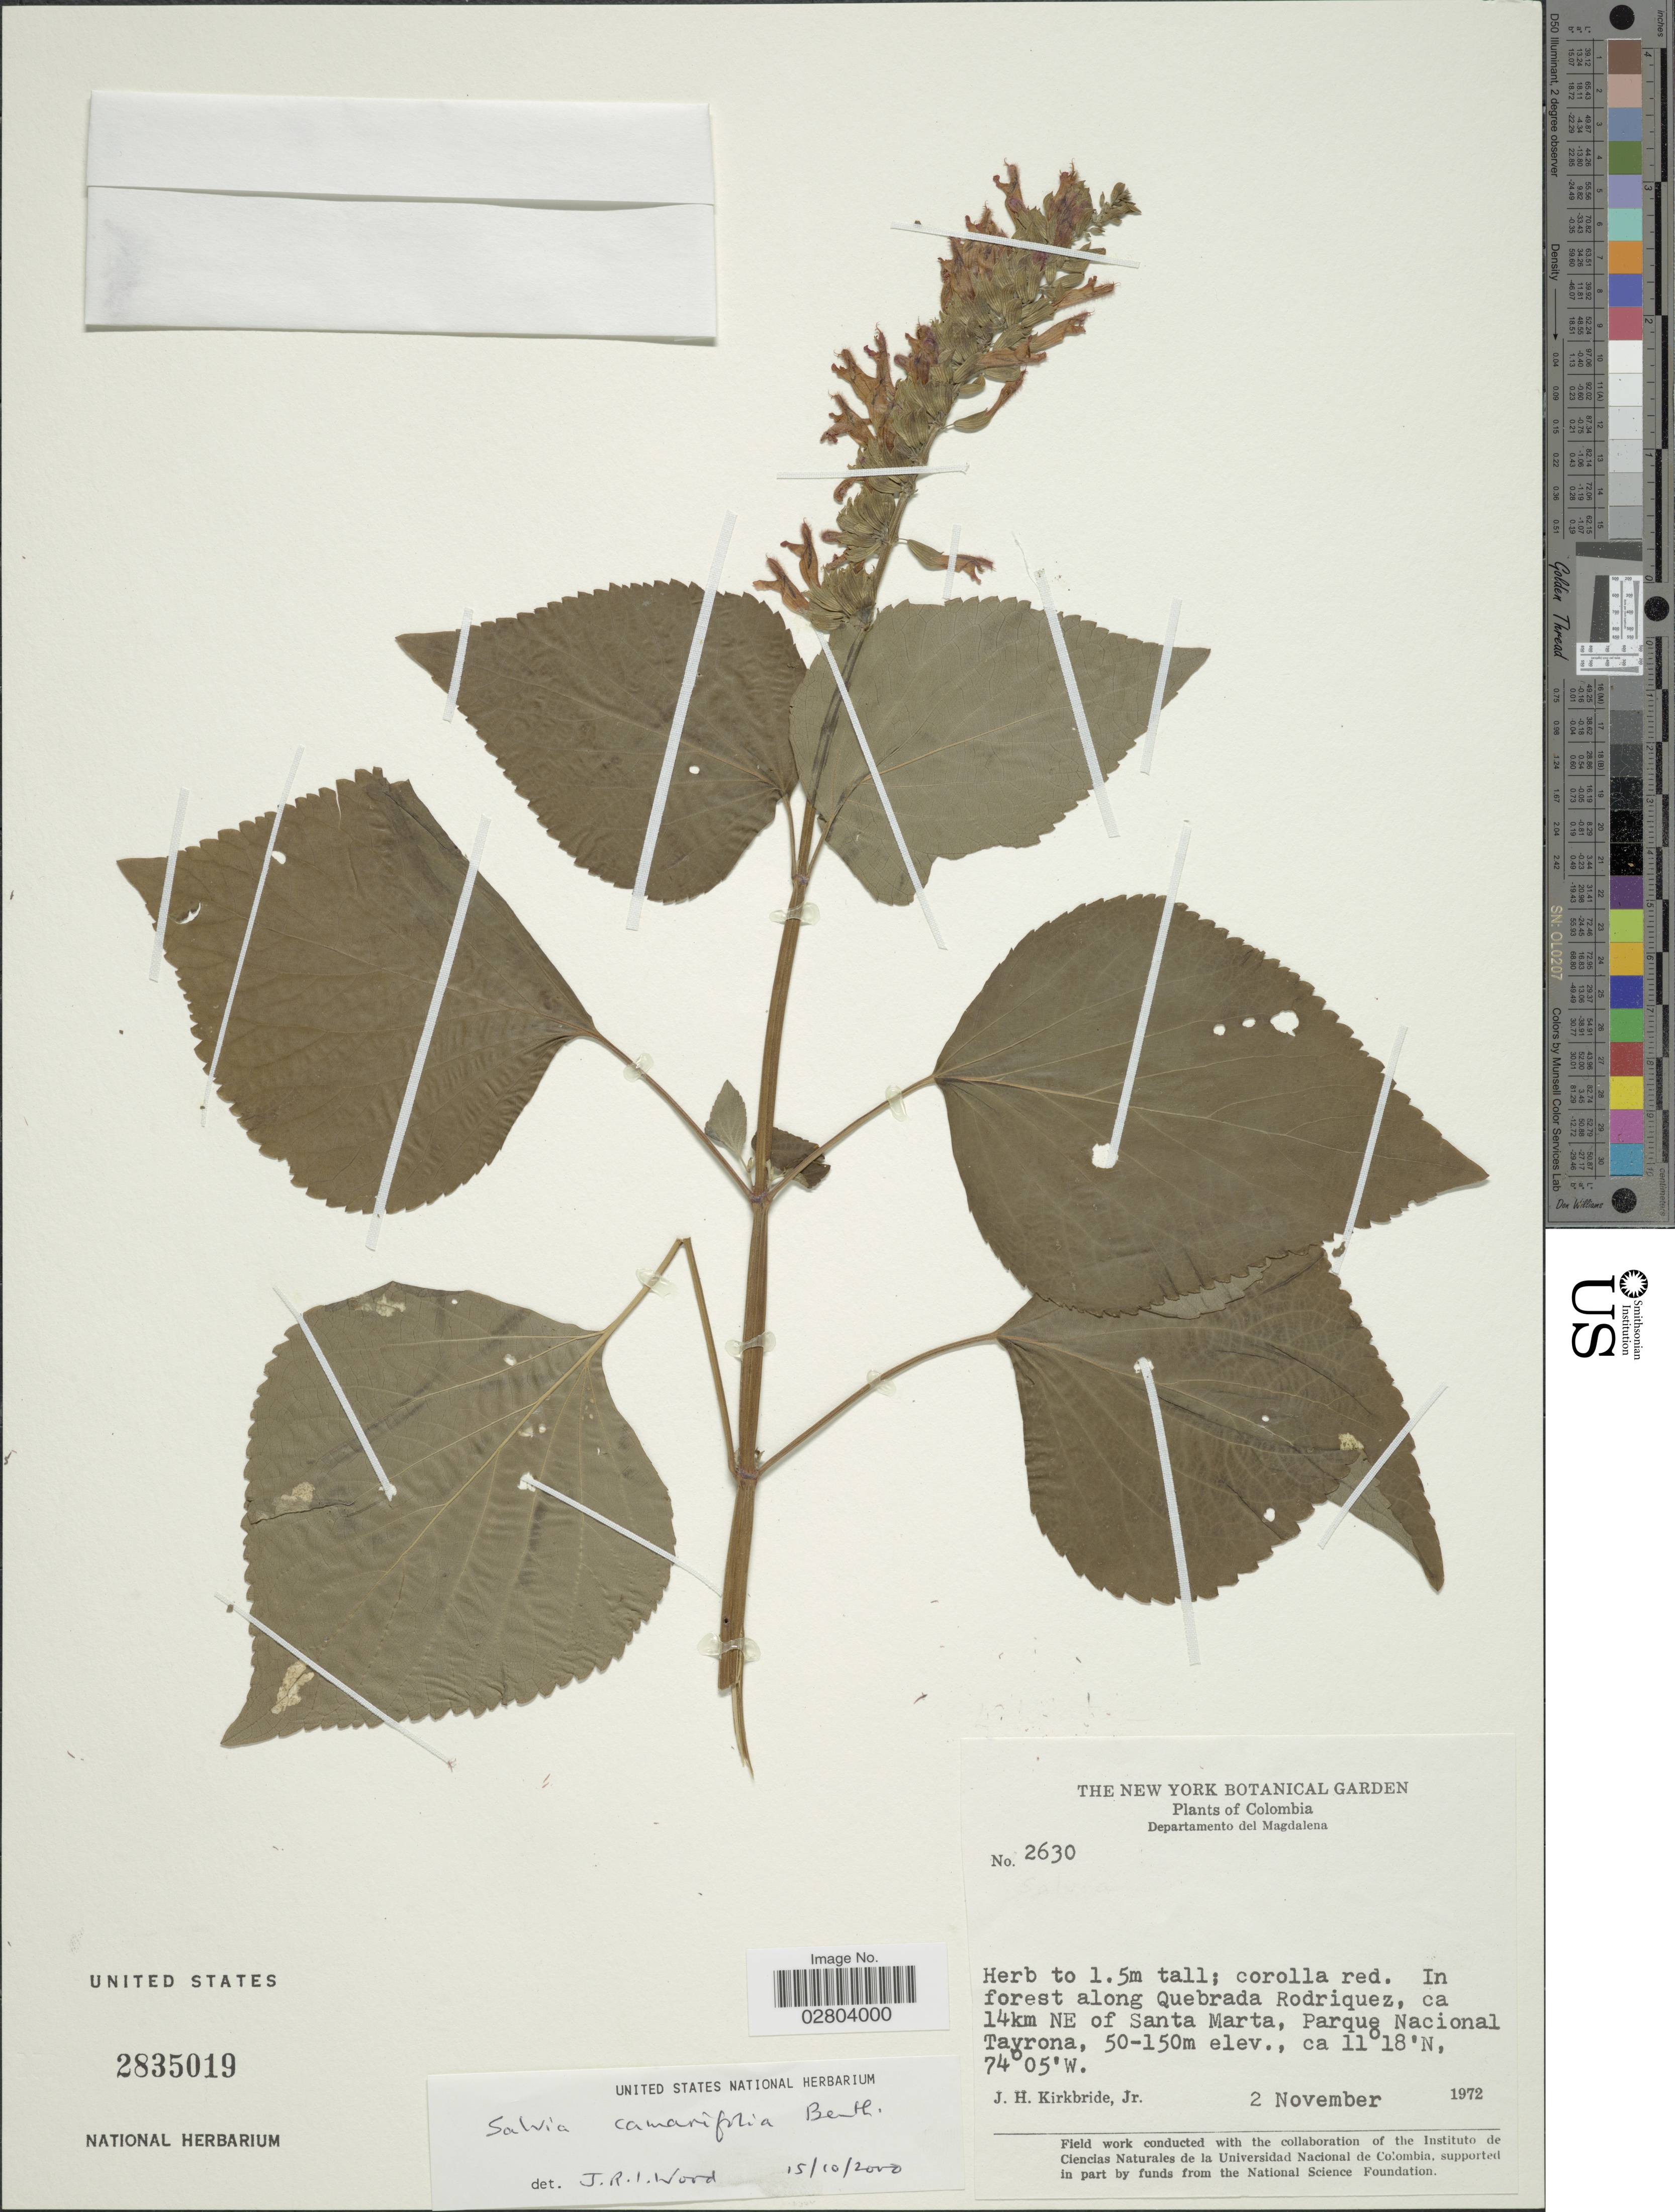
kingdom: Plantae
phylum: Tracheophyta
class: Magnoliopsida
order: Lamiales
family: Lamiaceae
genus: Salvia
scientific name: Salvia camarifolia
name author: Benth.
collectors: J. H. Kirkbride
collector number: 2630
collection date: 1972-11-02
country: Colombia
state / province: Magdalena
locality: Departamento del Magdalena. In forest along Quebrada Rodriquez, ca 14km NE of Santa Marta, Parque Nacional Tavrona.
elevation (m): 50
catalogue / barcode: US 2835019